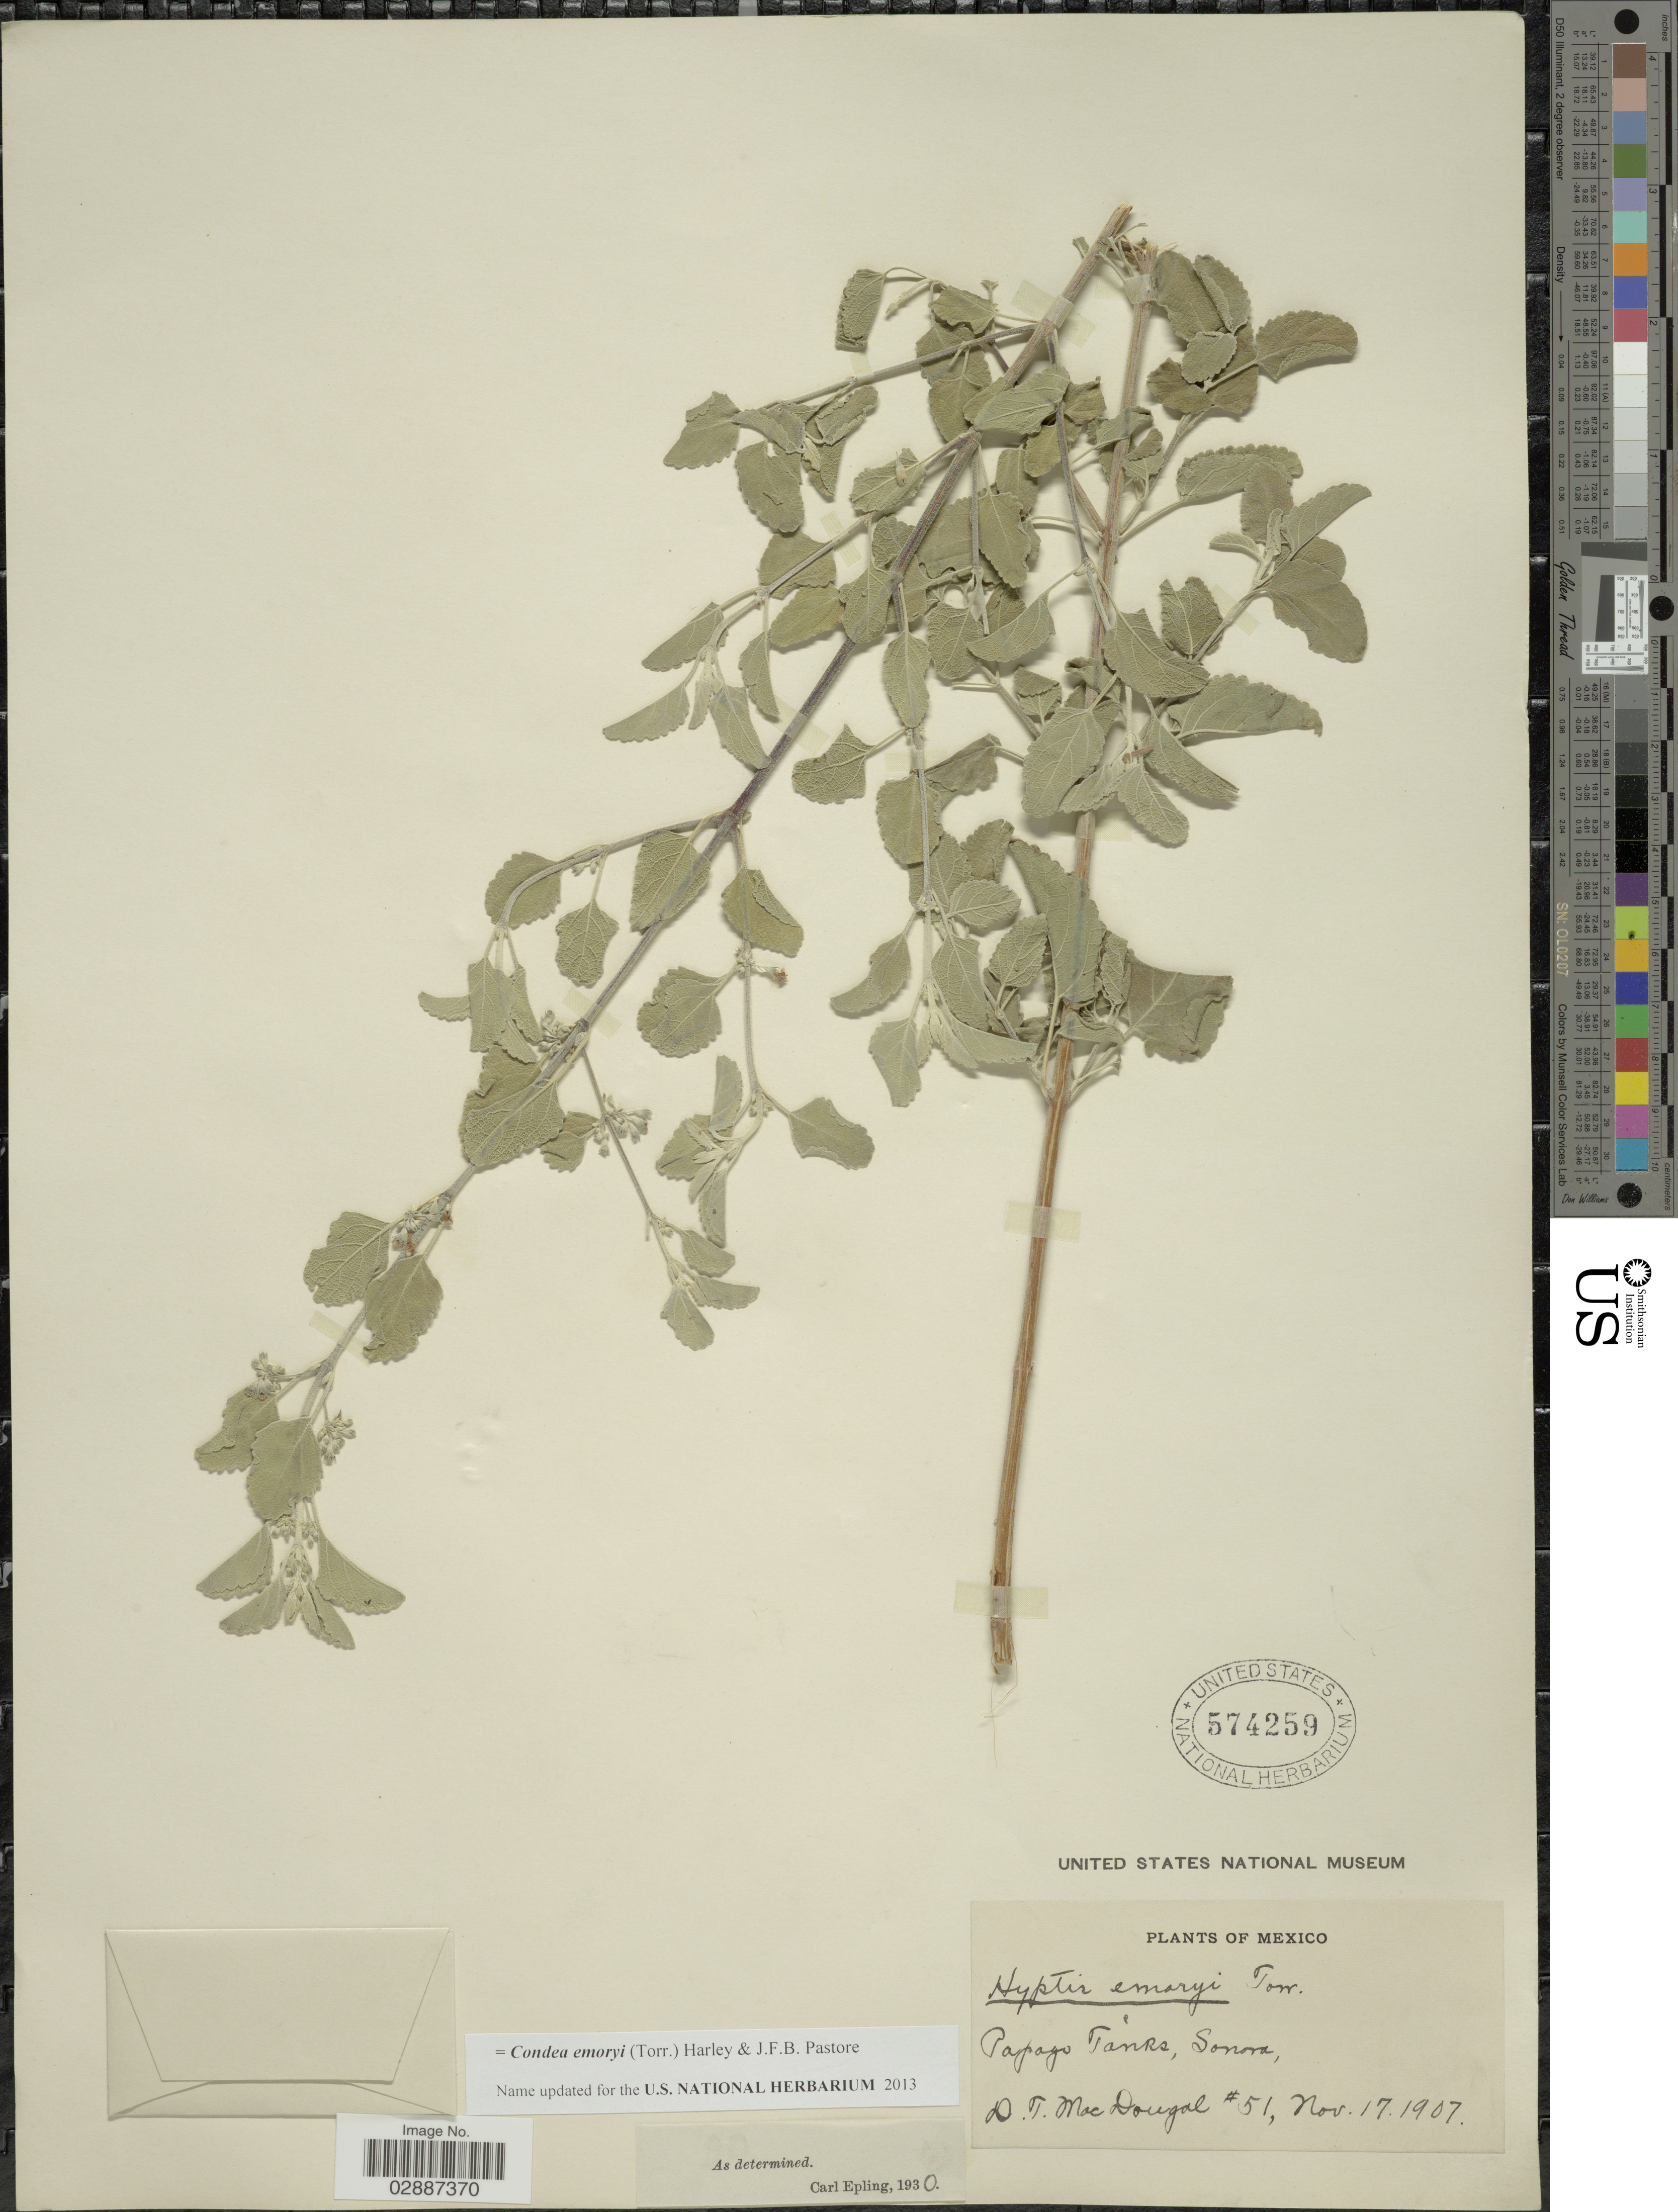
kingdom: Plantae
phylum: Tracheophyta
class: Magnoliopsida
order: Lamiales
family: Lamiaceae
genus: Condea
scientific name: Condea emoryi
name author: (Torr.) Harley & J.F.B. Pastore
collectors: D. T. MacDougal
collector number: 51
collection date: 1907-11-17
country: Mexico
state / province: Sonora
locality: Papago Tanks.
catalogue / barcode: US 574259